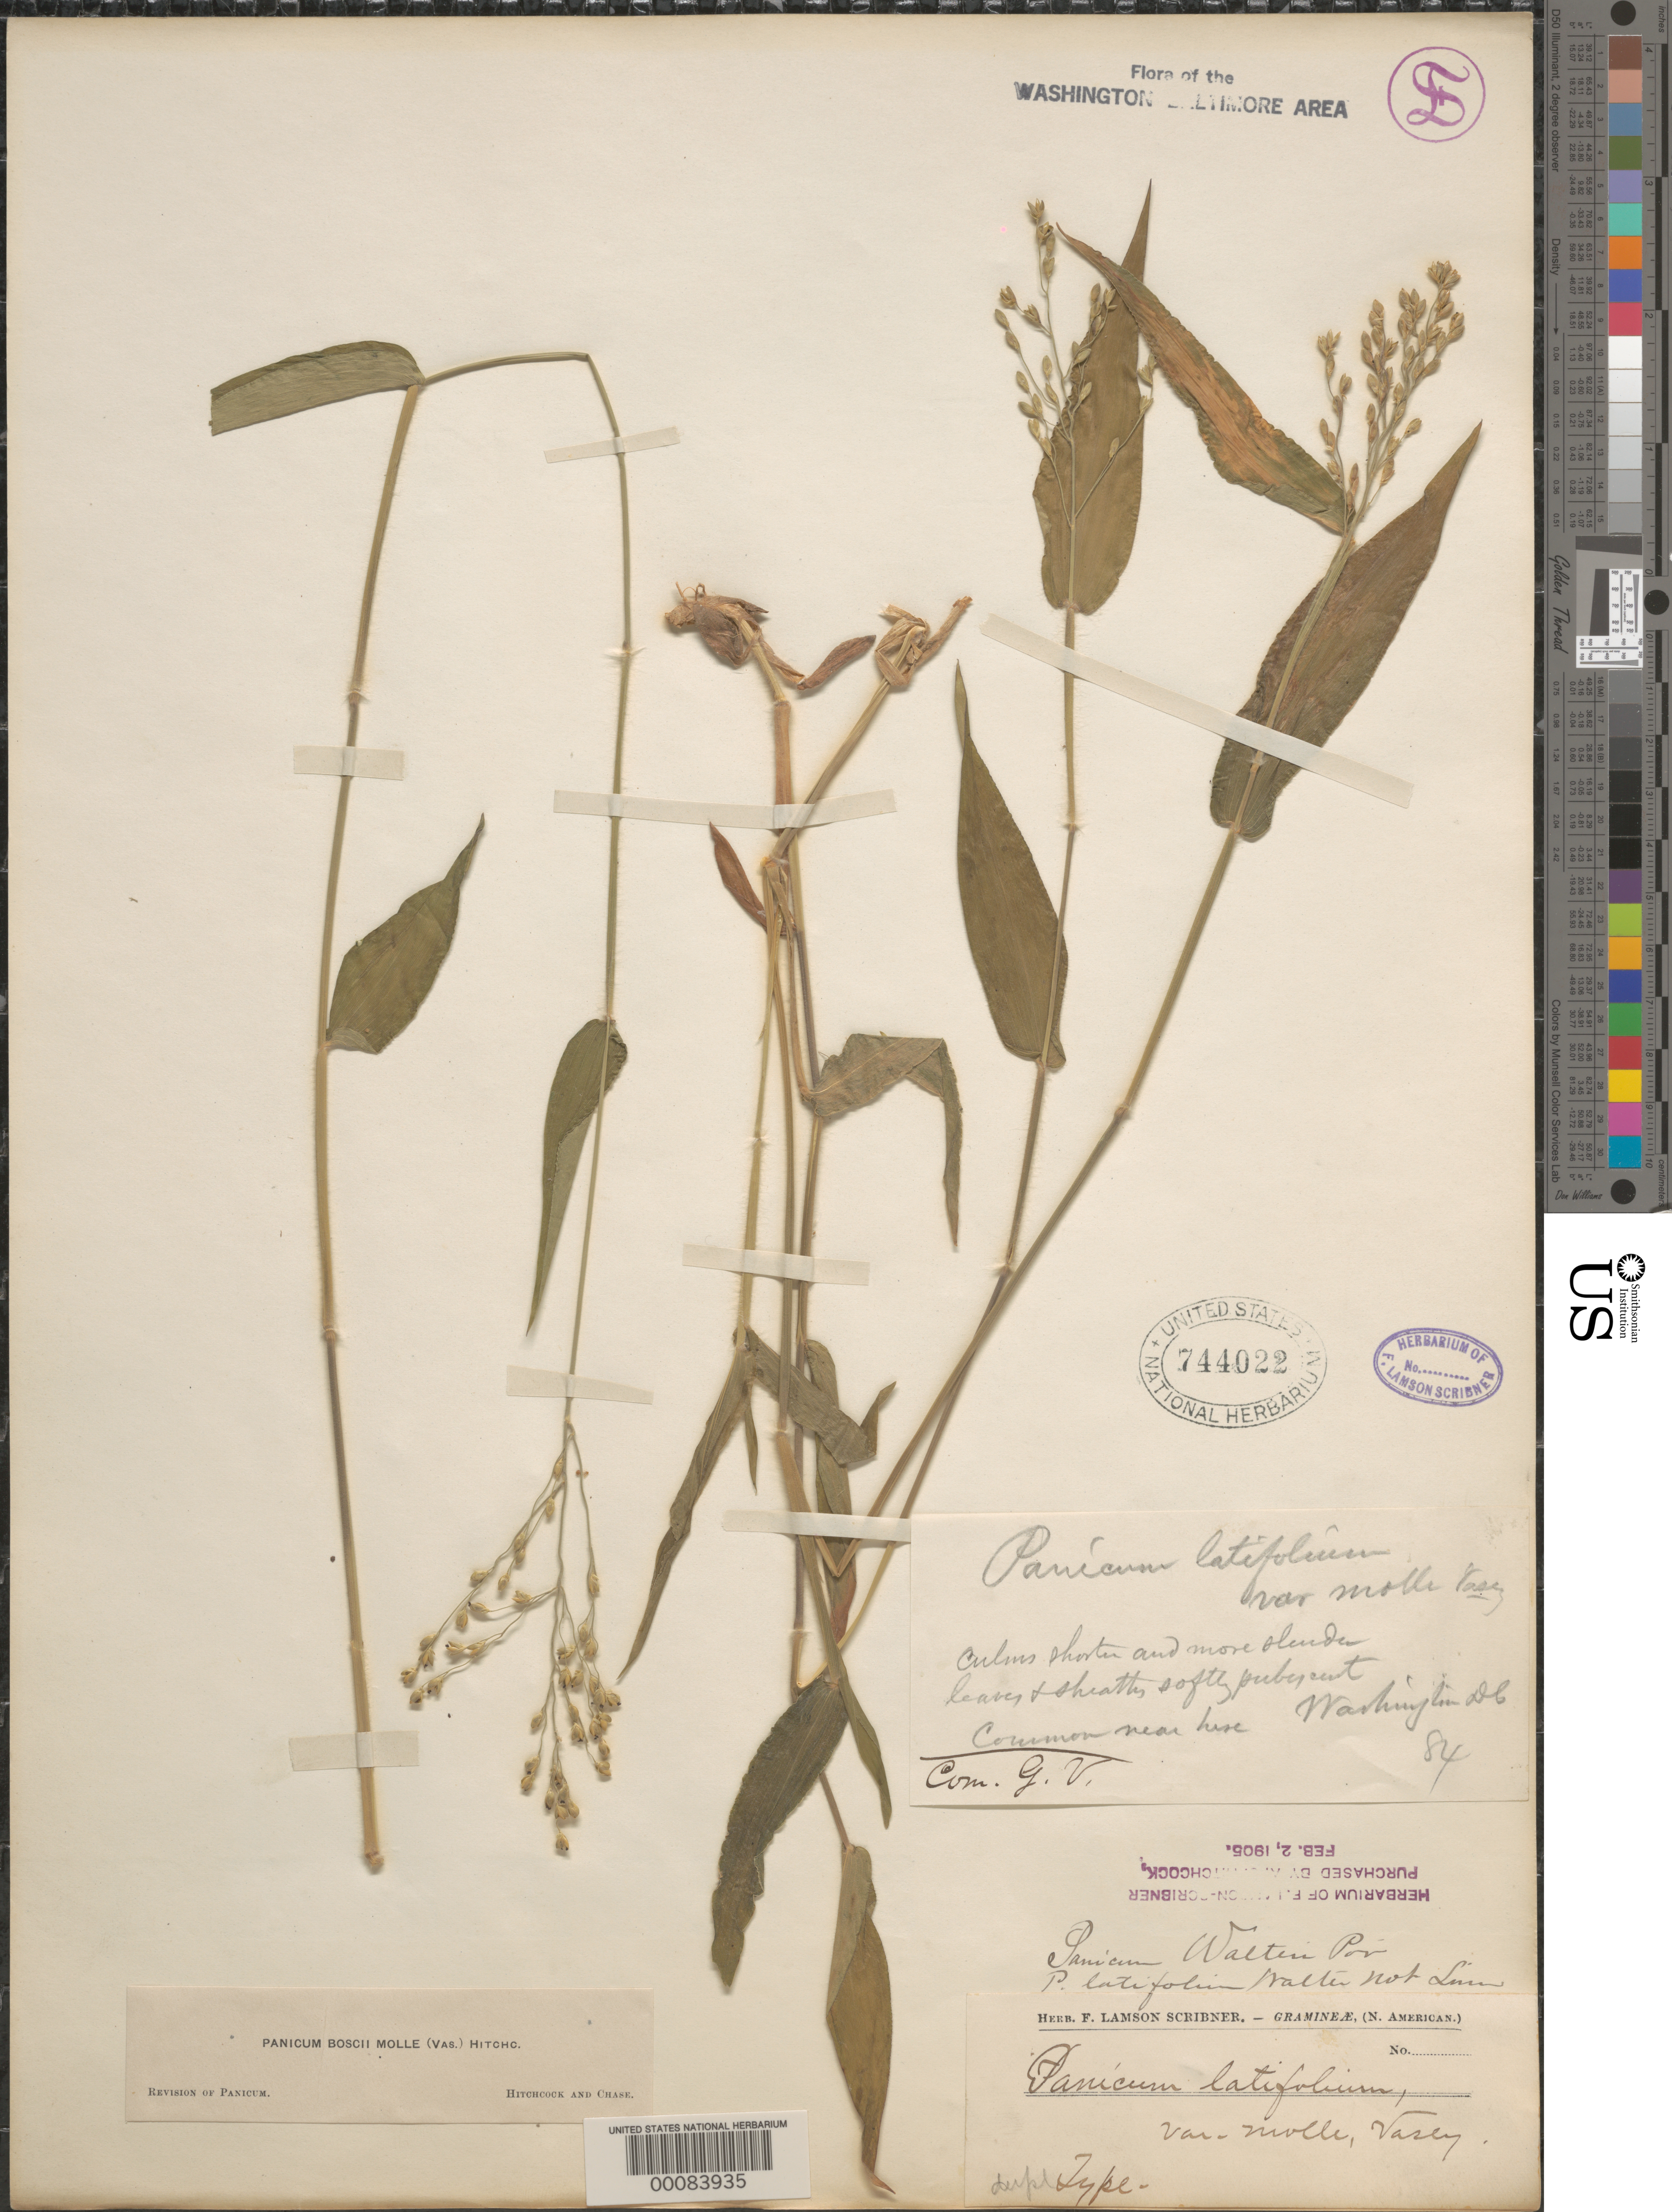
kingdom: Plantae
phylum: Tracheophyta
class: Liliopsida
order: Poales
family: Poaceae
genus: Dichanthelium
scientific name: Dichanthelium boscii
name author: (Poir.) Gould & C.A. Clark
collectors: F. L. Scribner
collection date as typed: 1884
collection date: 1884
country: United States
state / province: District of Columbia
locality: Washington DC area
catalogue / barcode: US 744022